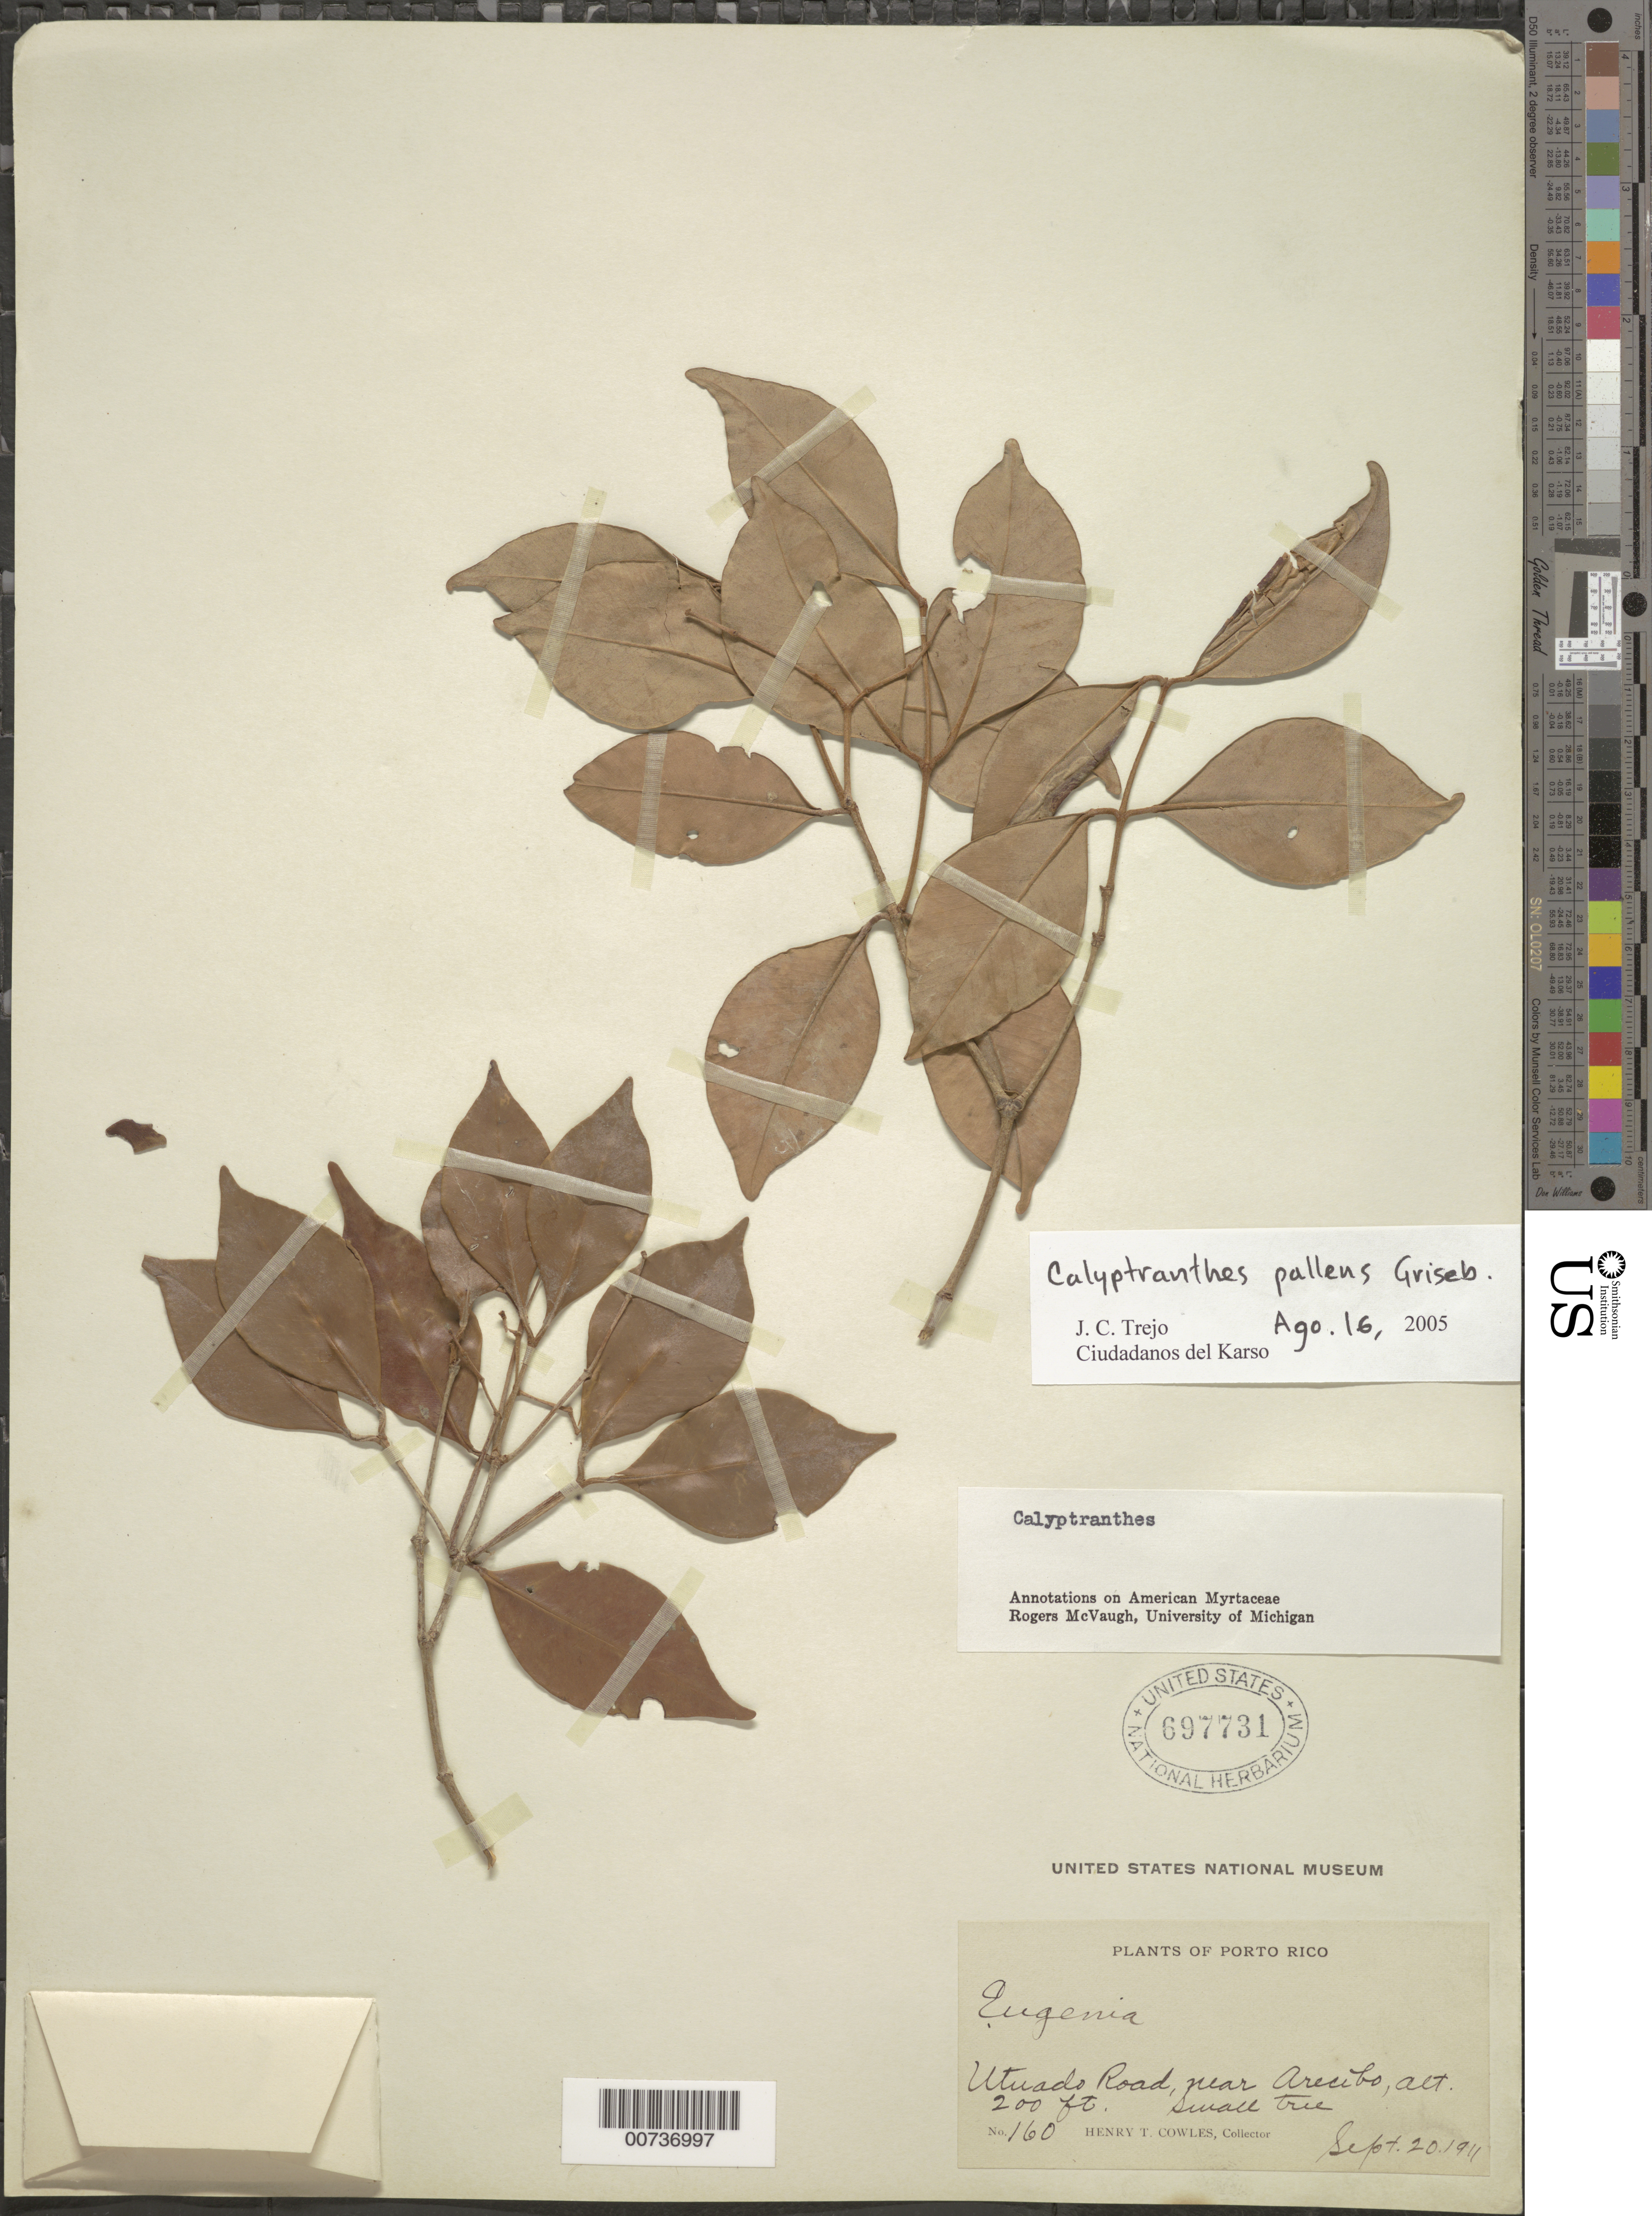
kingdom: Plantae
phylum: Tracheophyta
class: Magnoliopsida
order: Myrtales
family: Myrtaceae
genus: Myrcia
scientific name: Myrcia neopallens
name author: A.R. Lourenço & E. Lucas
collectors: H. Cowles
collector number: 160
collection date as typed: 20 Sep 1911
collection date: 1911-09-20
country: Puerto Rico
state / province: Arecibo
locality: Utuado Road, near Arecibo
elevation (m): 61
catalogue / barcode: US 697731